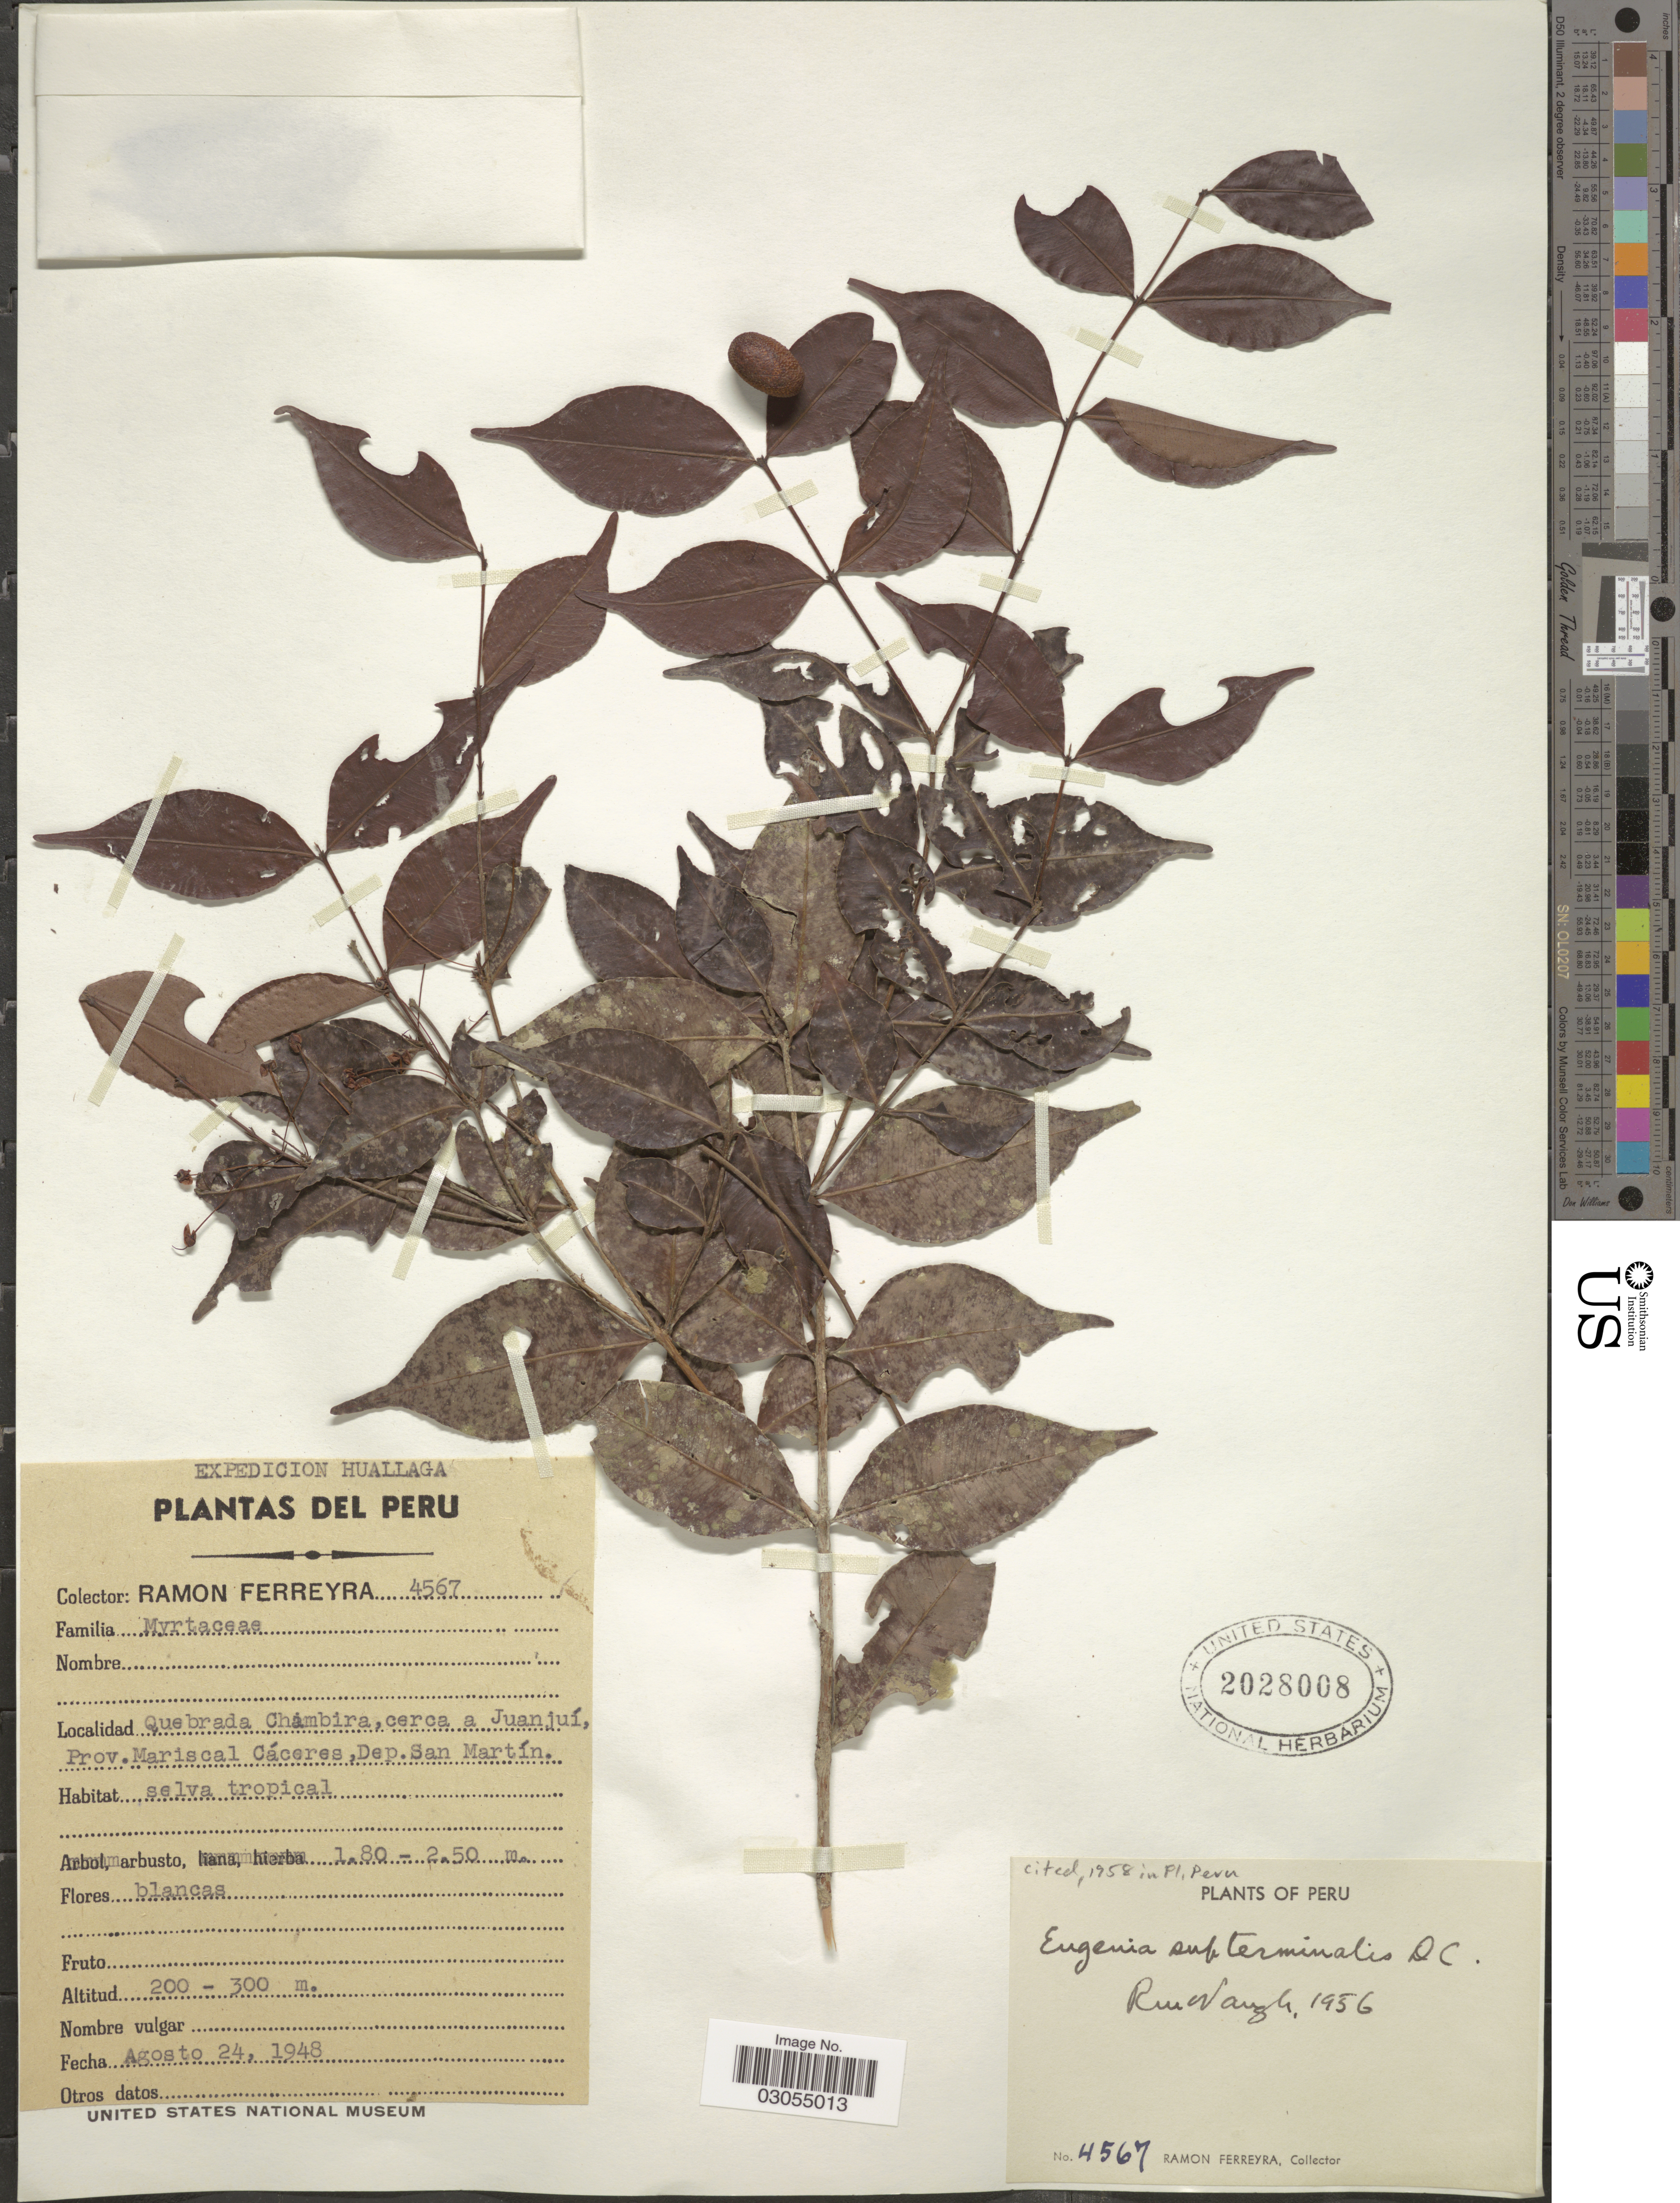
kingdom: Plantae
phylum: Tracheophyta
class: Magnoliopsida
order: Myrtales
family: Myrtaceae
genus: Eugenia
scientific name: Eugenia subterminalis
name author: DC.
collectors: R. A. Ferreyra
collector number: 4567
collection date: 1948-08-24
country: Peru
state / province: San Martín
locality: Quebrada Chambira, cerca a Juanjuí, Prov. Mariscal Cáceres, Dep. San Martín.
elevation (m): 200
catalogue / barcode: US 2028008